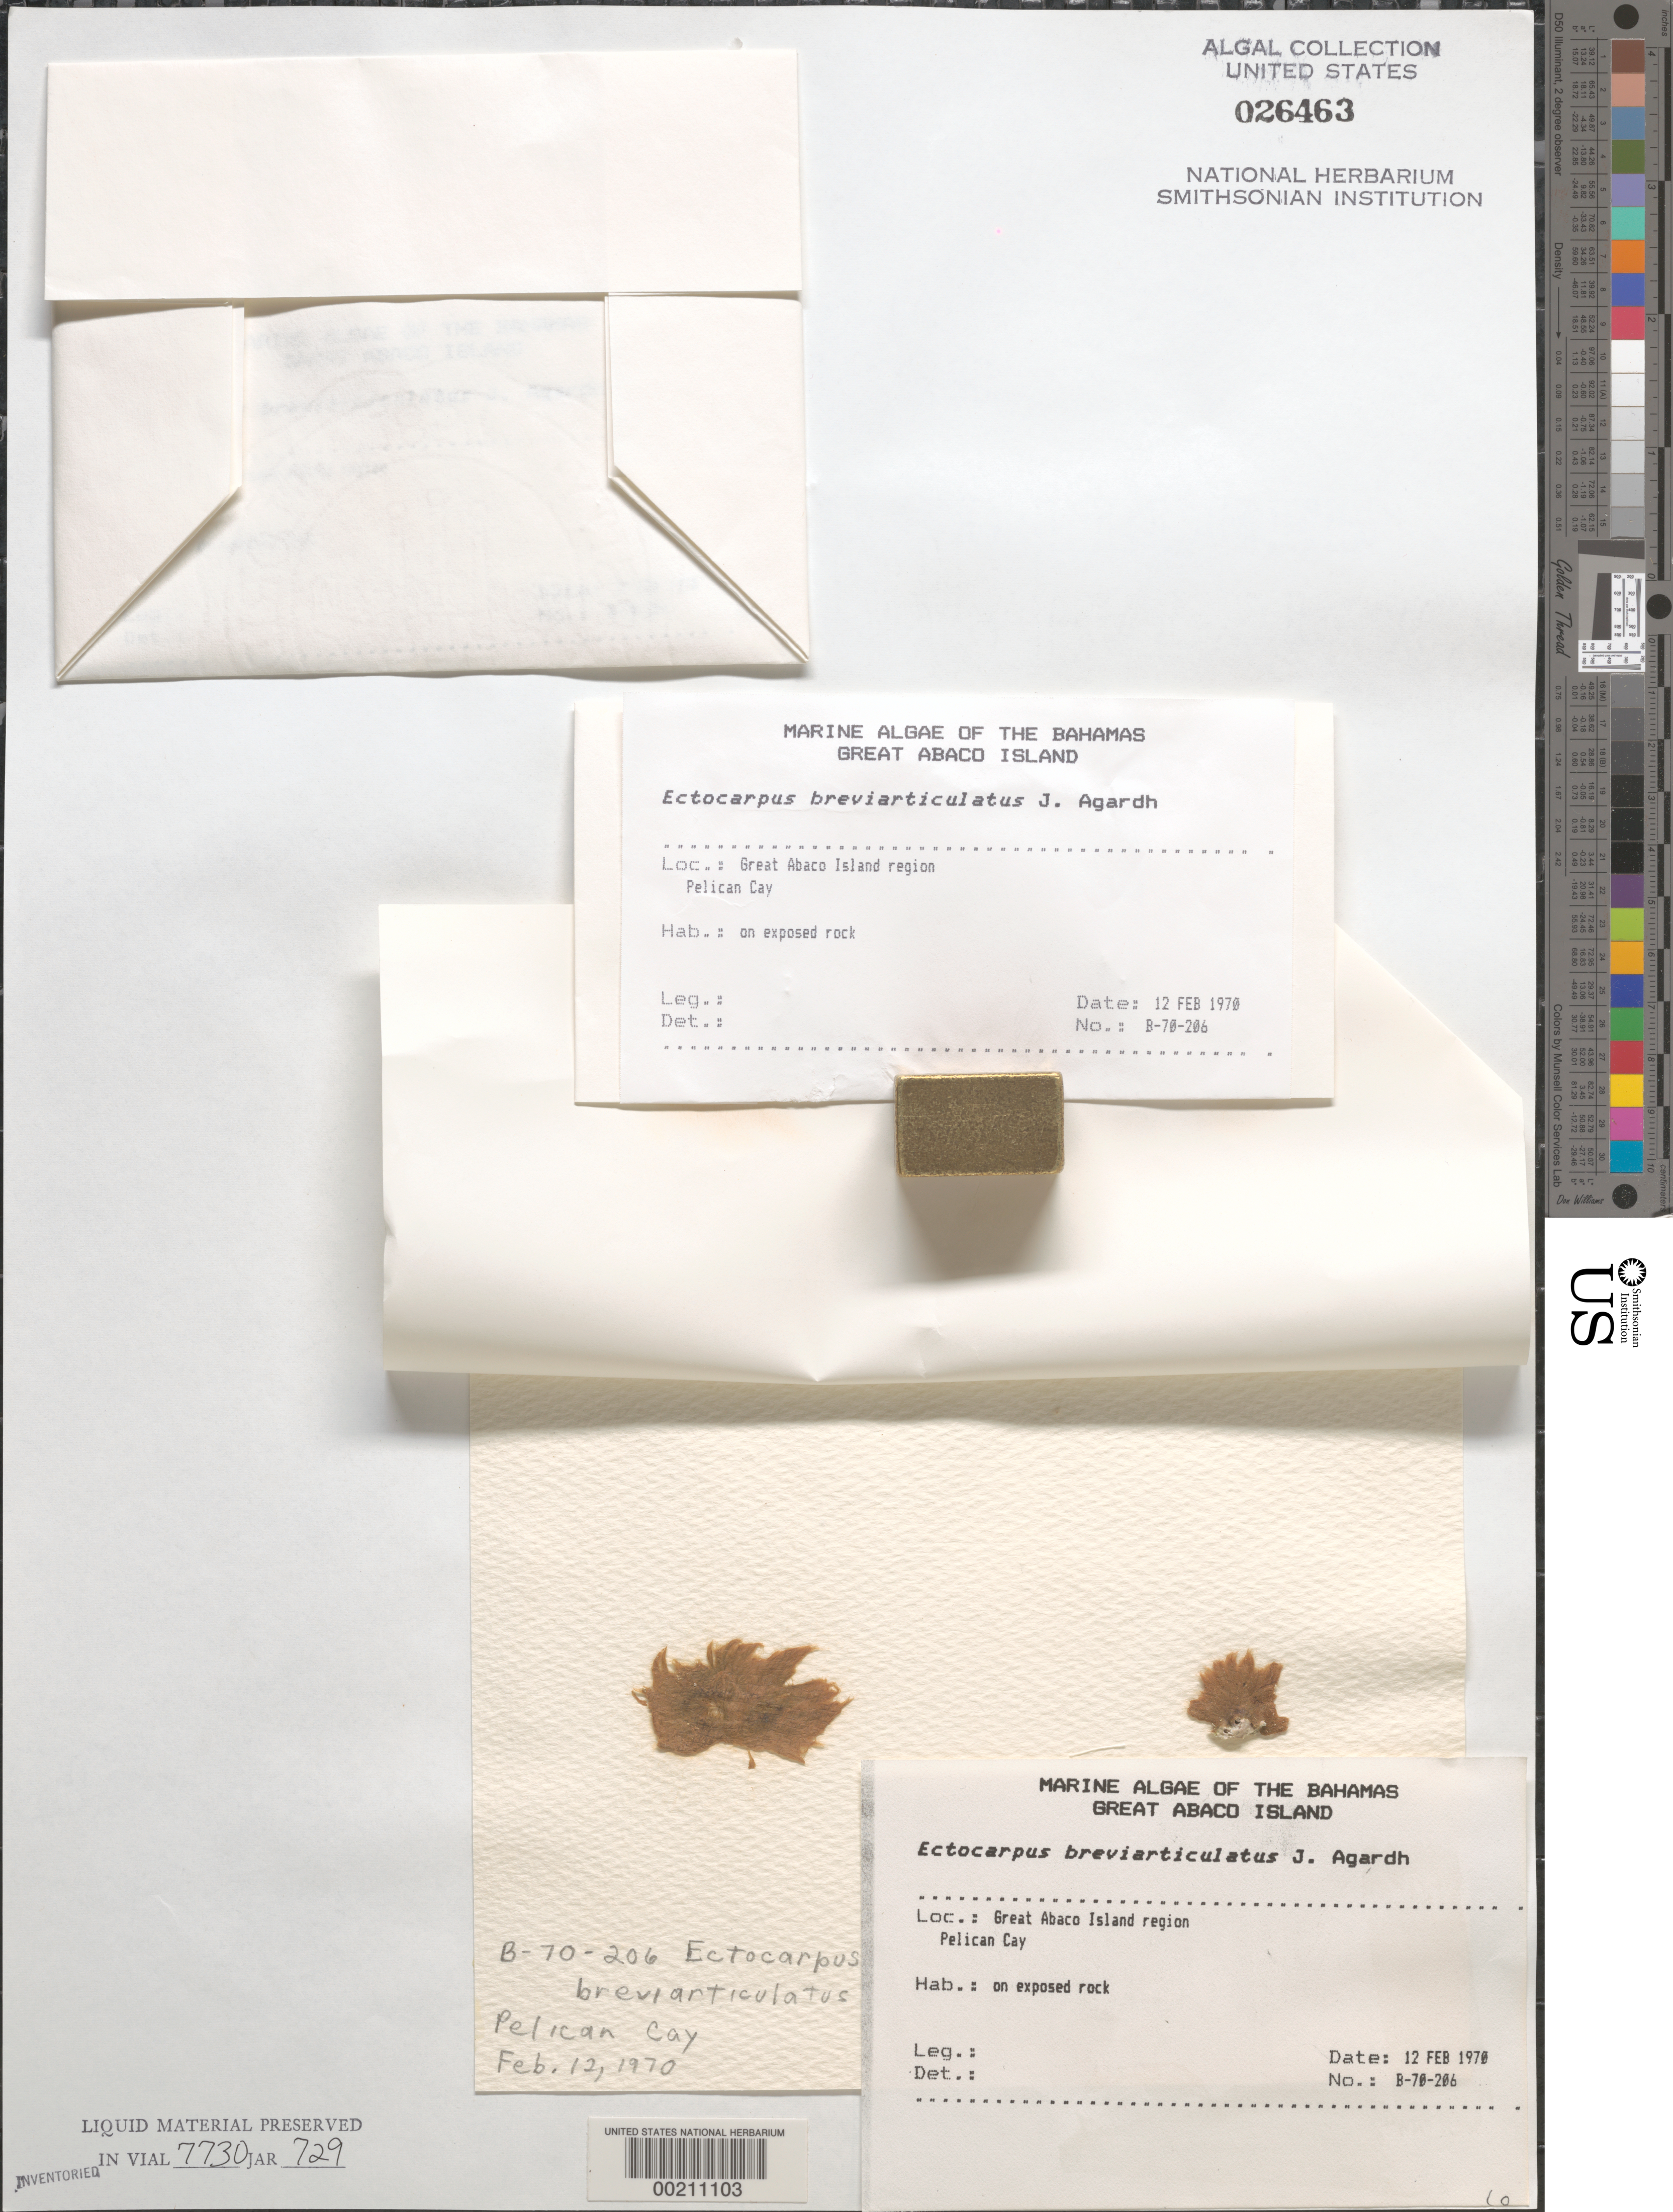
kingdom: Chromista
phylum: Ochrophyta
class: Phaeophyceae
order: Scytothamnales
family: Asteronemataceae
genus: Asteronema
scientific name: Asteronema breviarticulatum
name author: (J. Agardh) Ouriques & Bouzon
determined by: Algae name updating Project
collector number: B-70-206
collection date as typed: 12 Feb 1970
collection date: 1970-02-12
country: Bahamas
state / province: Abaco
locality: Pelican cay, great abaco island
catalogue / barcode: US 26463